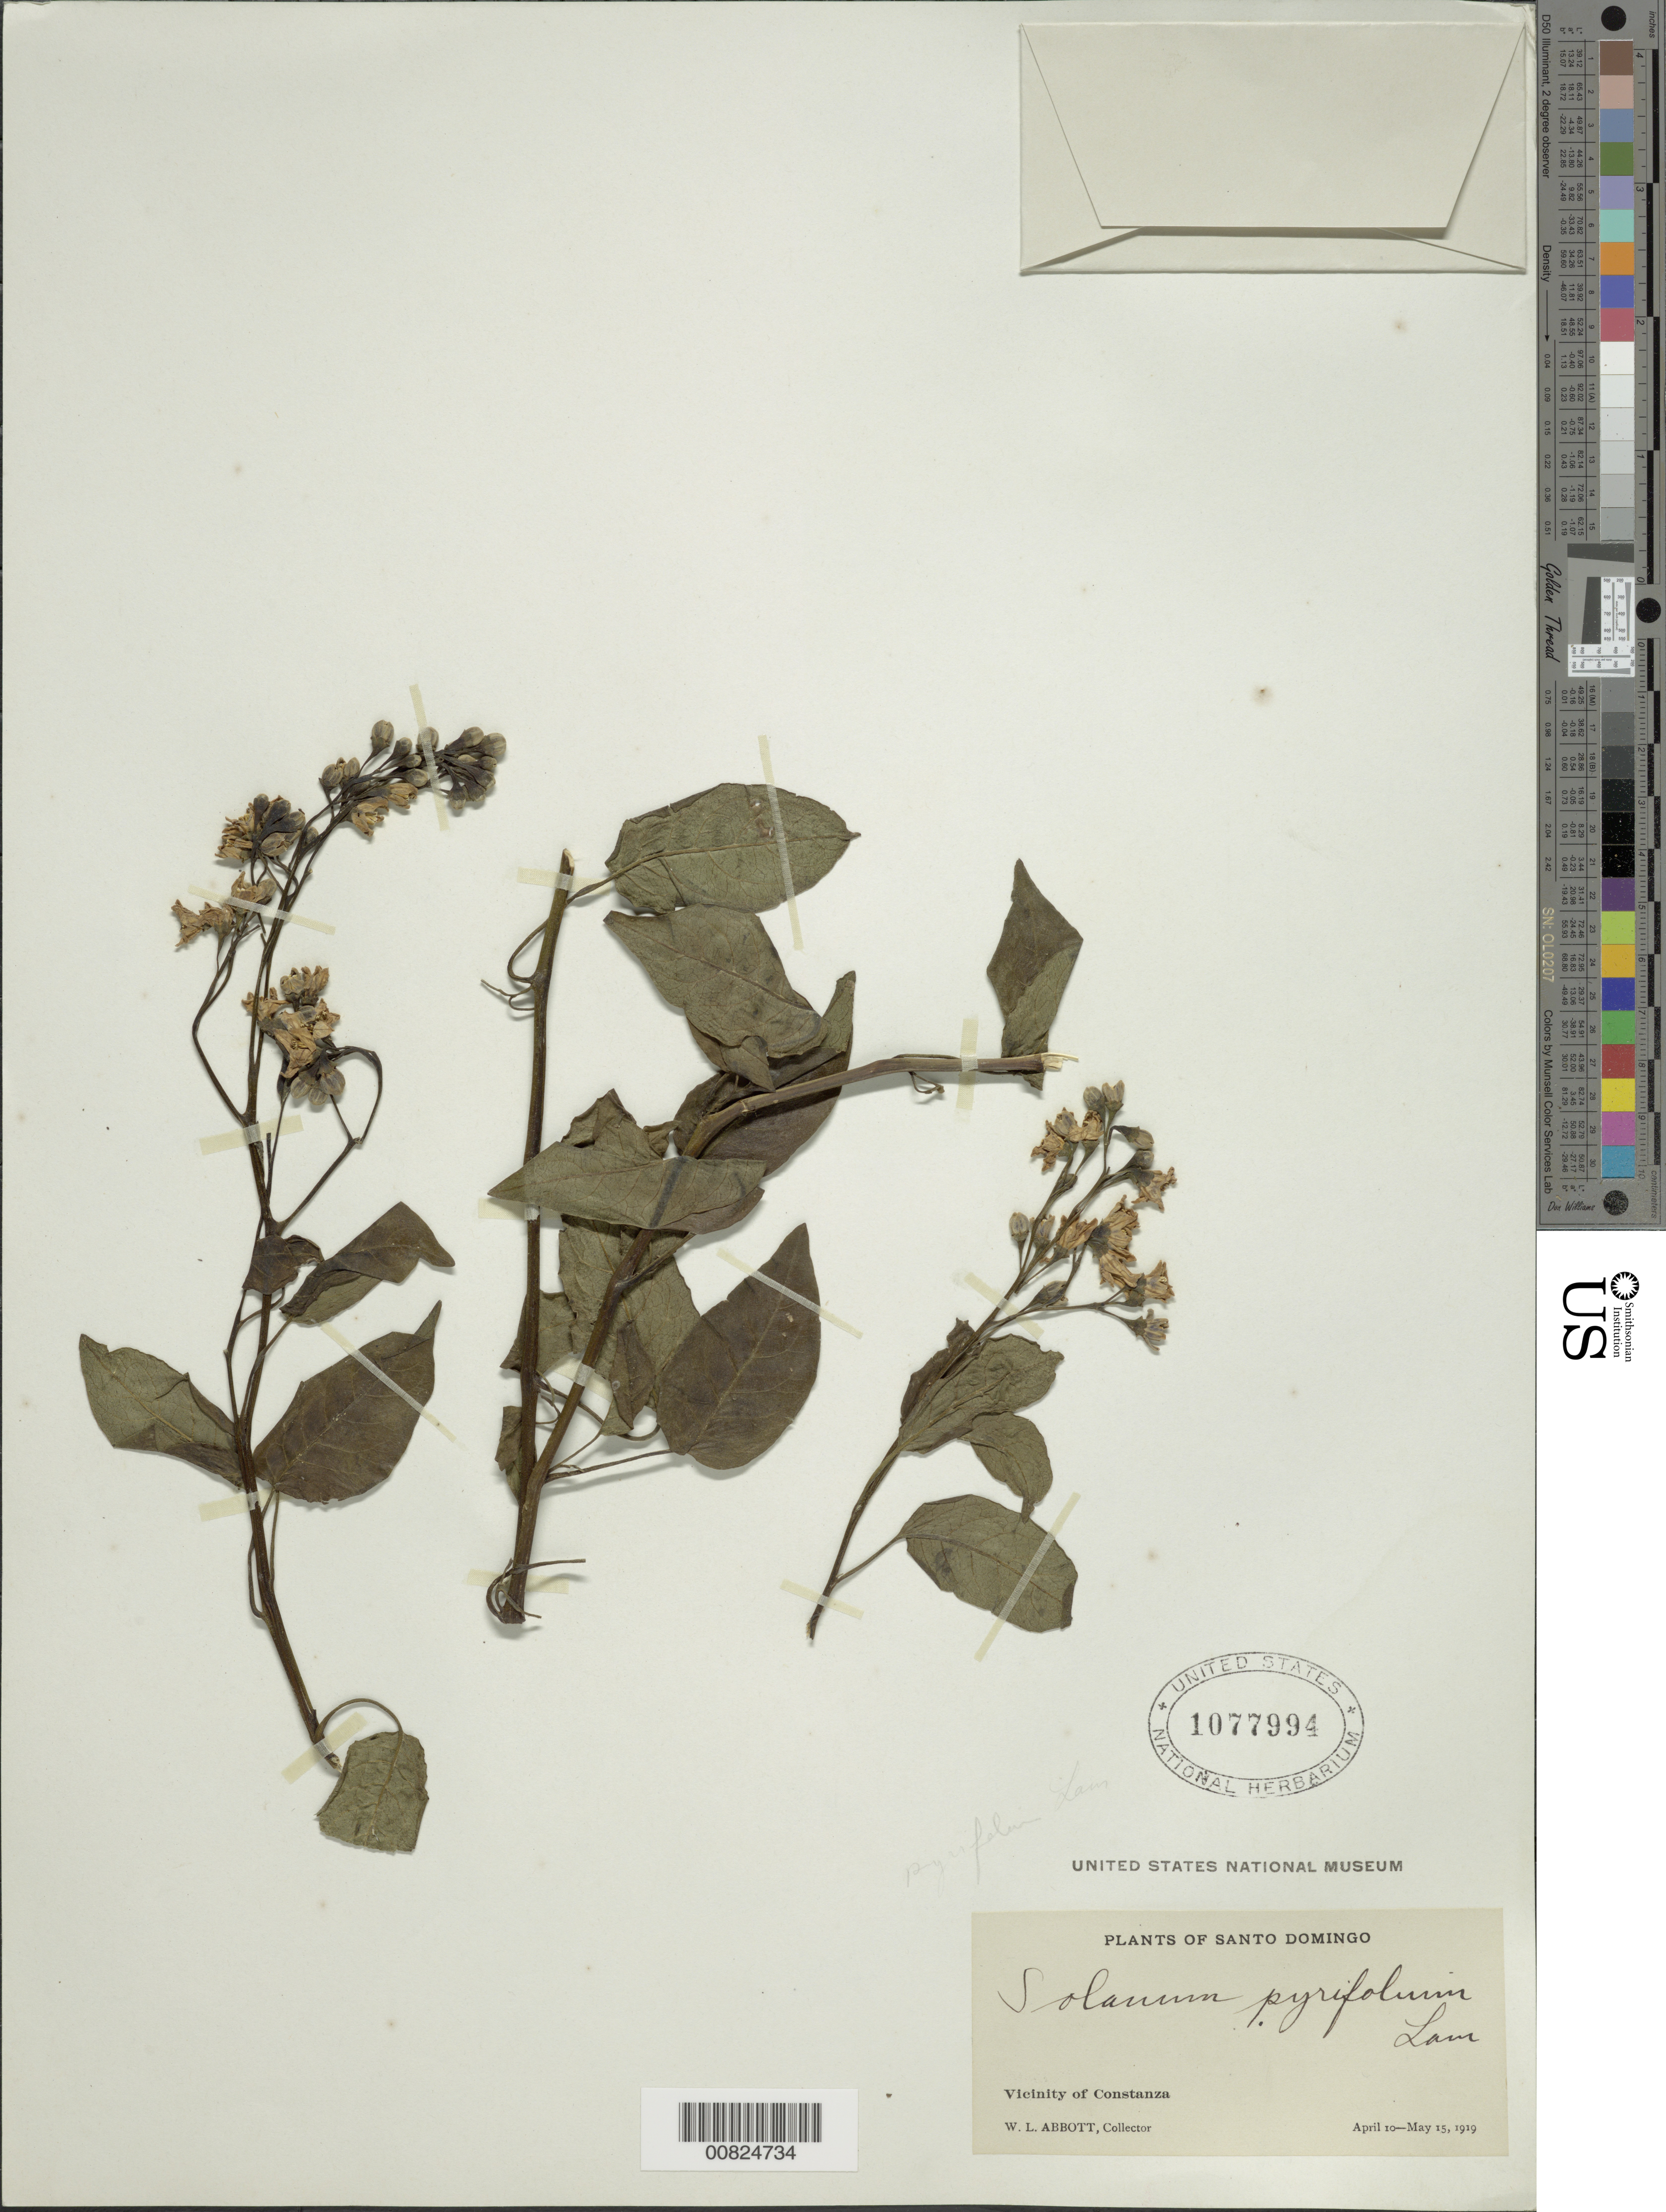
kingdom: Plantae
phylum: Tracheophyta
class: Magnoliopsida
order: Solanales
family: Solanaceae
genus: Solanum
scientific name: Solanum pyrifolium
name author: Lam.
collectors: W. L. Abbott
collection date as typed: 10 Apr 1919 to 15 May 1919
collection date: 1919-04-10/1919-05-15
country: Dominican Republic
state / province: La Vega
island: Hispaniola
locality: Vicinity of Constanza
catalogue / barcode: US 1077994